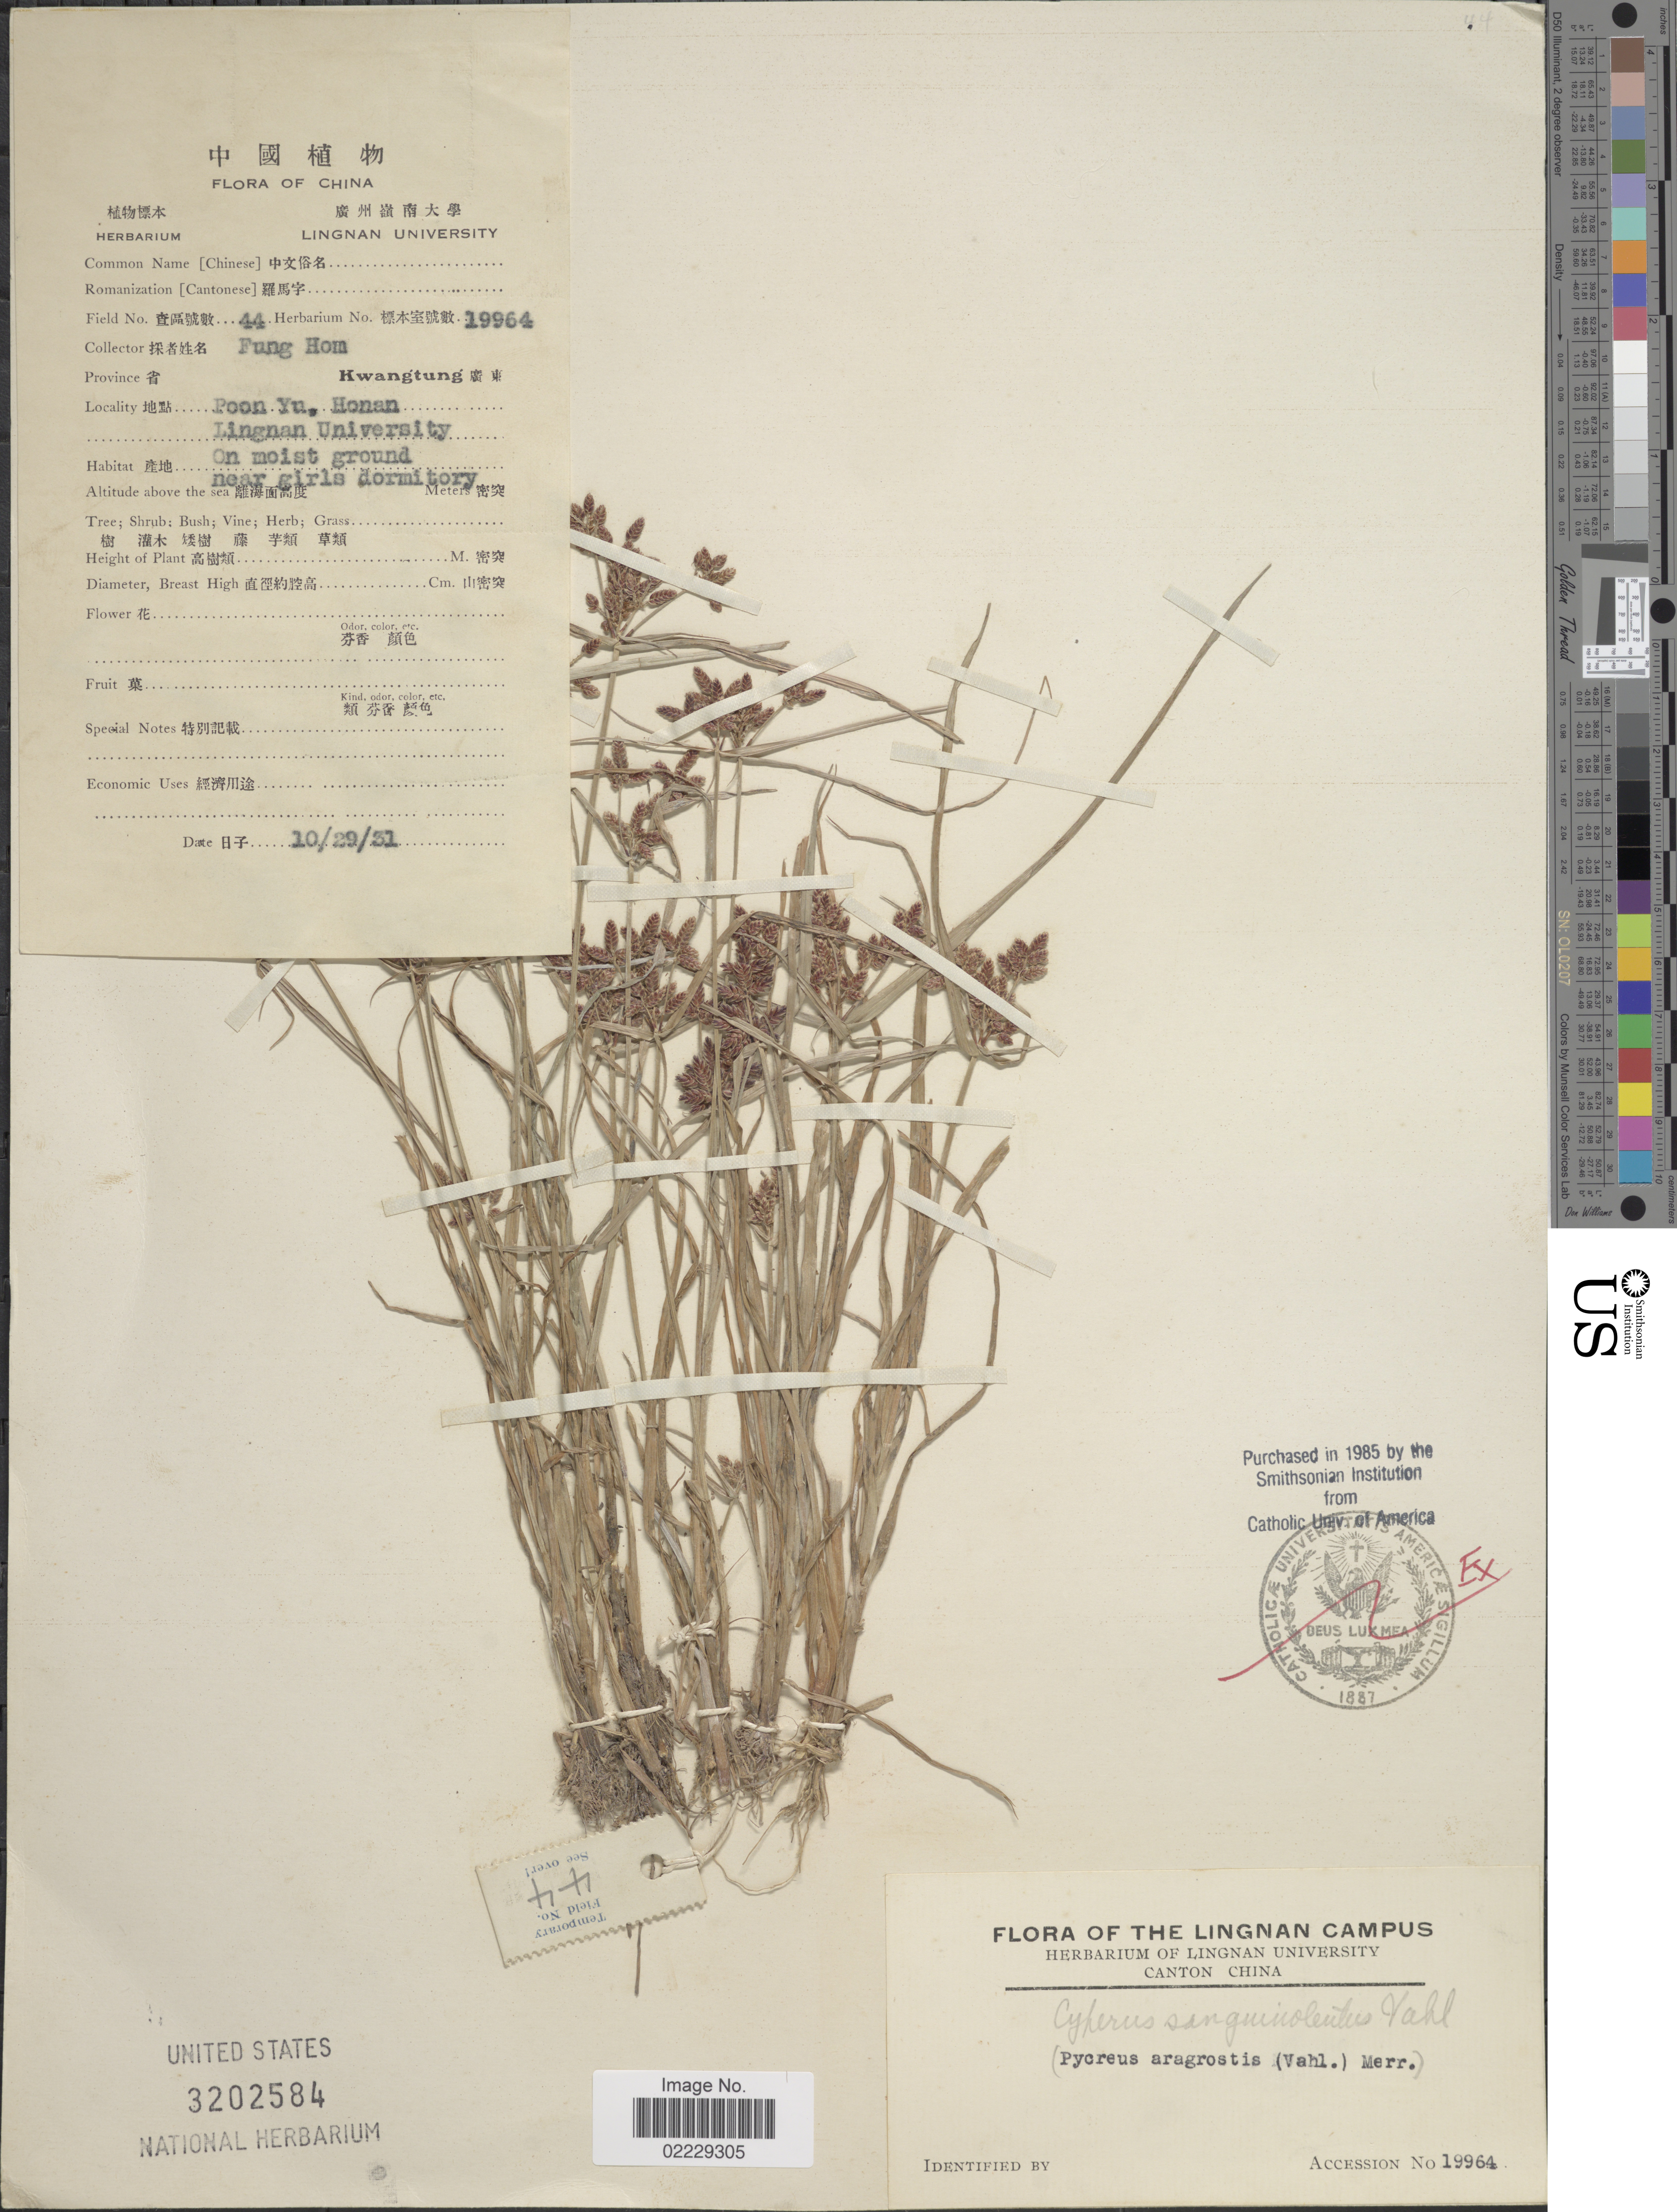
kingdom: Plantae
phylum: Tracheophyta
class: Liliopsida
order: Poales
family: Cyperaceae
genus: Cyperus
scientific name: Cyperus sanguinolentus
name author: Vahl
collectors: F. Hom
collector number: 44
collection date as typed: Transcribed d/m/y: 29/10/31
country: China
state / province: Guangdong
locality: Kwangtung, Poon Yu, Honan, Lignan University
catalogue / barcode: US 3202584